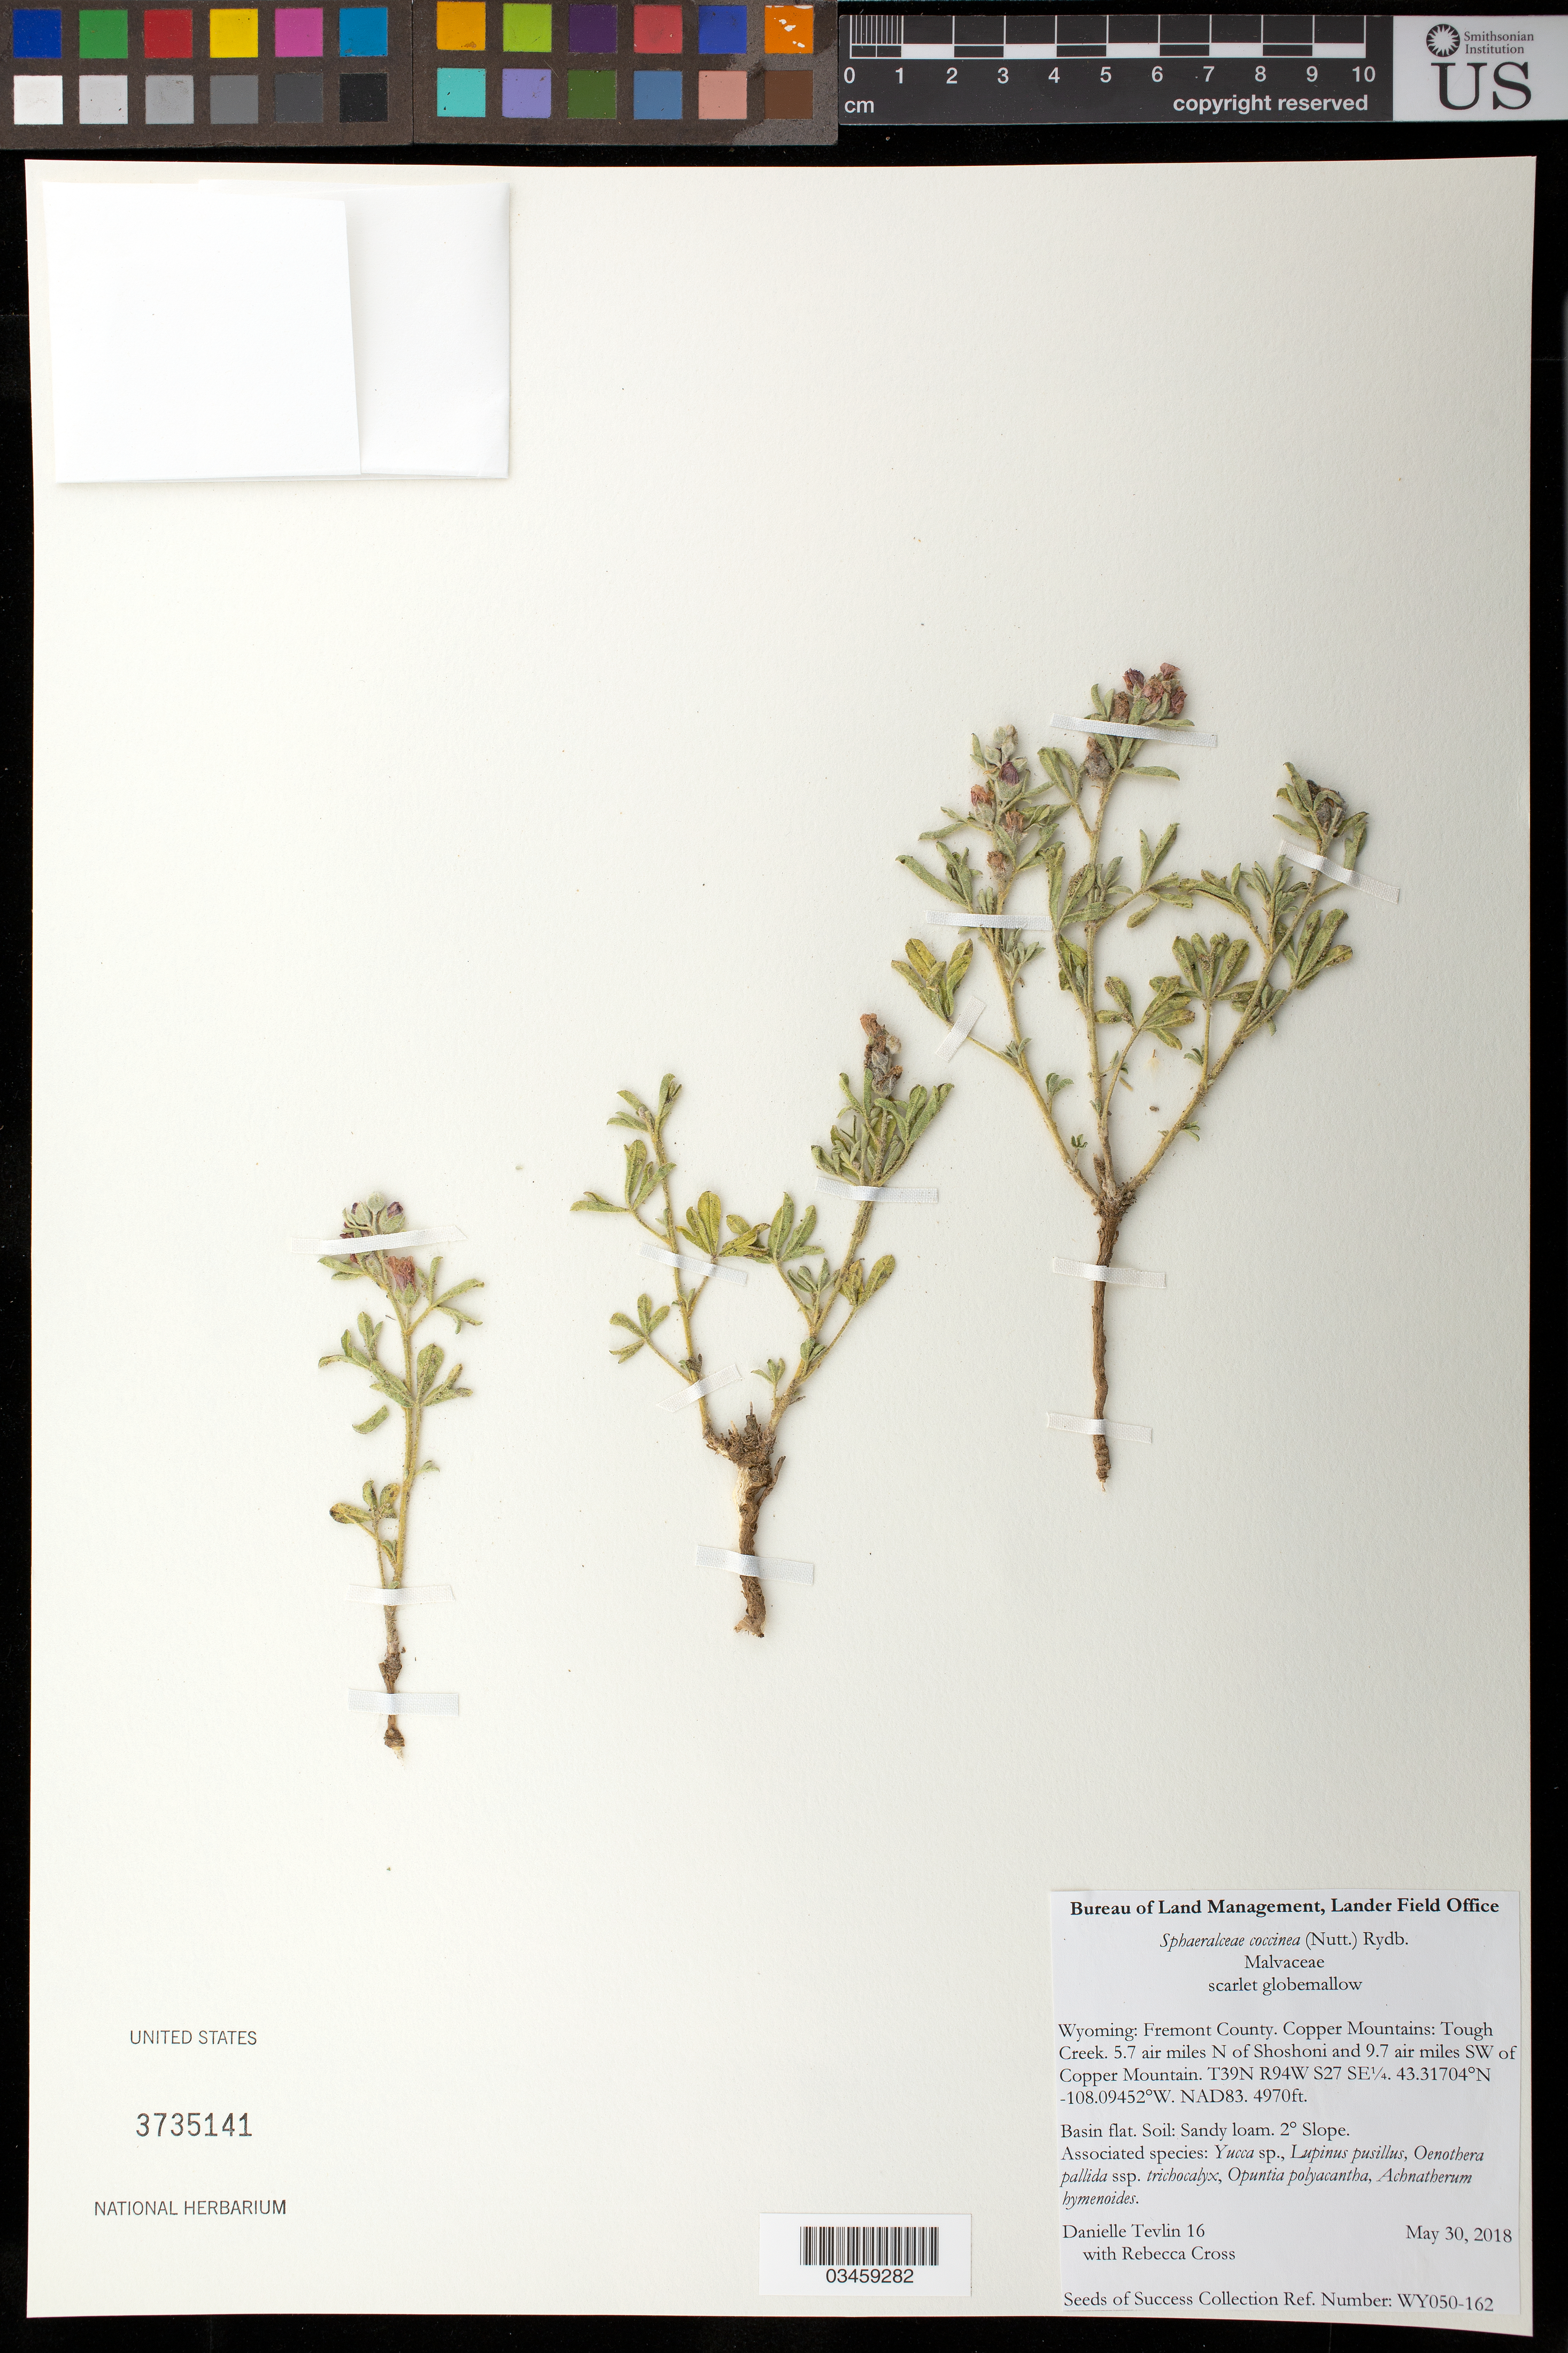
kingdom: Plantae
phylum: Tracheophyta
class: Magnoliopsida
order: Malvales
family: Malvaceae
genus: Sphaeralcea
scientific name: Sphaeralcea coccinea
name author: (Nutt.) Rydb.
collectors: D. Tevlin & R. Cross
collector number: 16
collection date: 2018-05-30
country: United States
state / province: Wyoming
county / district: Fremont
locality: Copper Mt. Tough Creek. 5.7 air mi. N of Shoshoni and 9.7 air mi. SW of Cooper Mt. T39N R94W S27 SE 1/4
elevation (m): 1515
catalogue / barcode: US 3735141